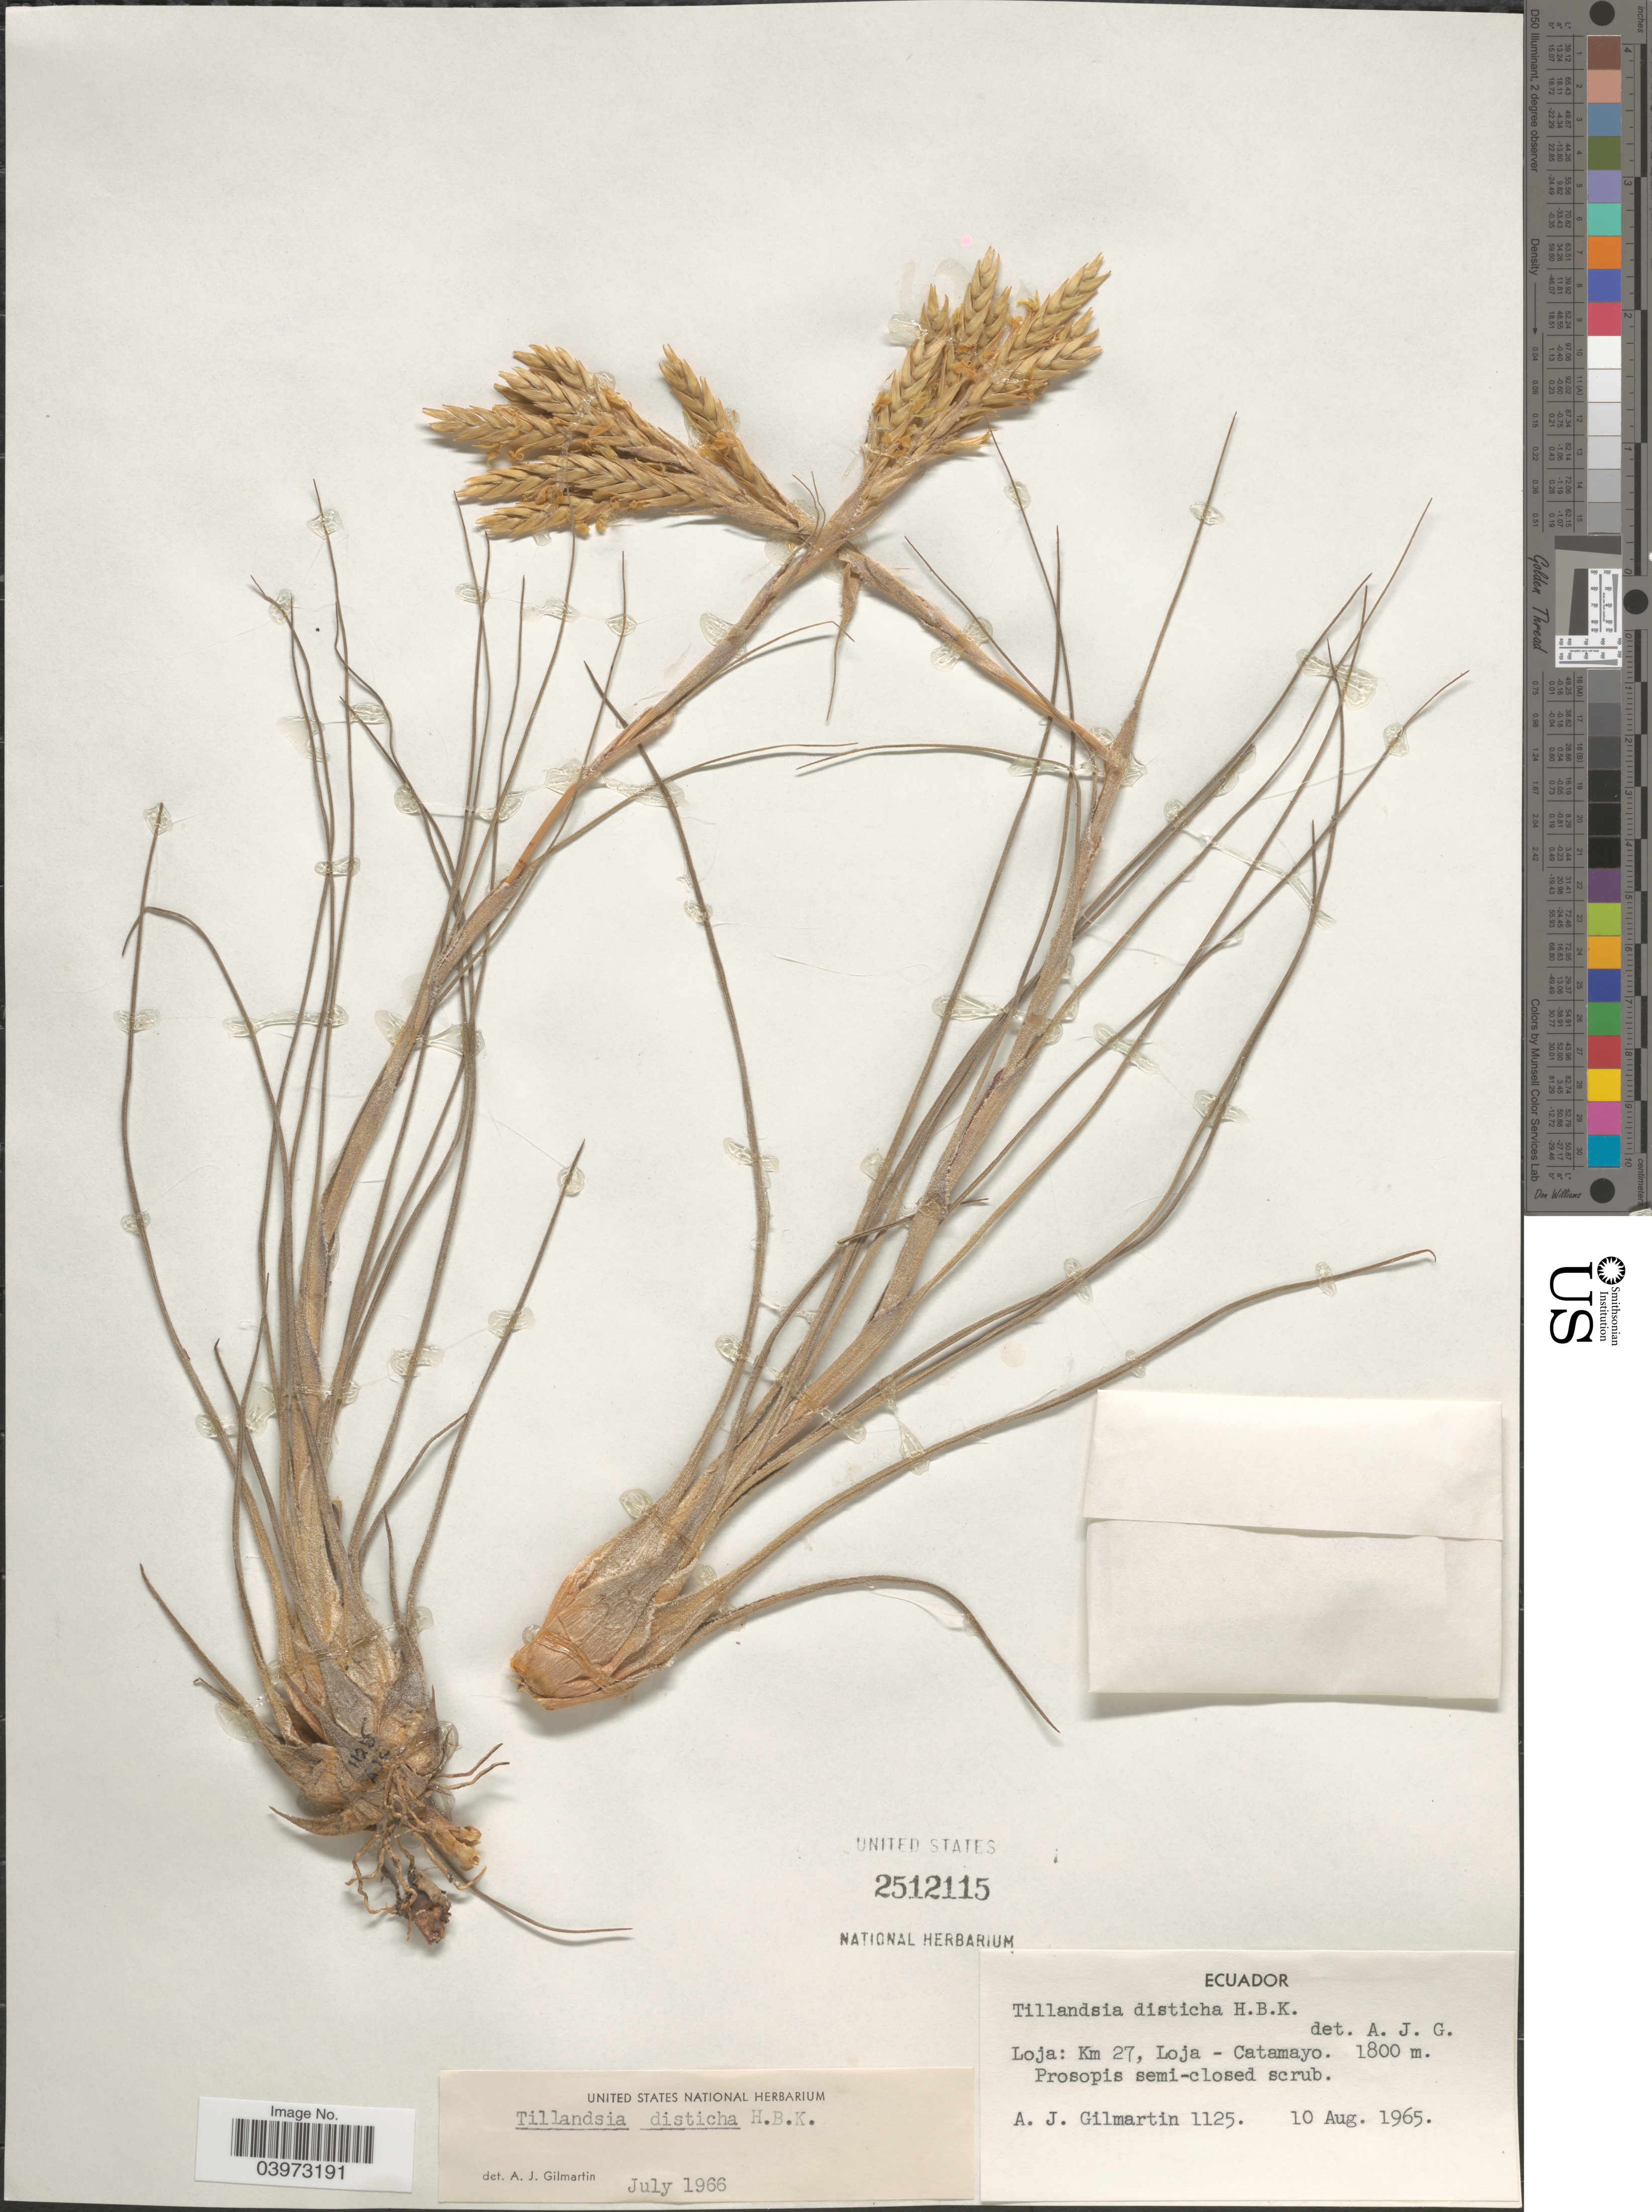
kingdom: Plantae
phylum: Tracheophyta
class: Liliopsida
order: Poales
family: Bromeliaceae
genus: Tillandsia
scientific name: Tillandsia disticha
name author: Kunth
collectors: A. J. Gilmartin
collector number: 1125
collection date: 1965-08-10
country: Ecuador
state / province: Loja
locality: Km 27, Loja - Catamayo.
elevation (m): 1800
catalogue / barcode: US 2512115